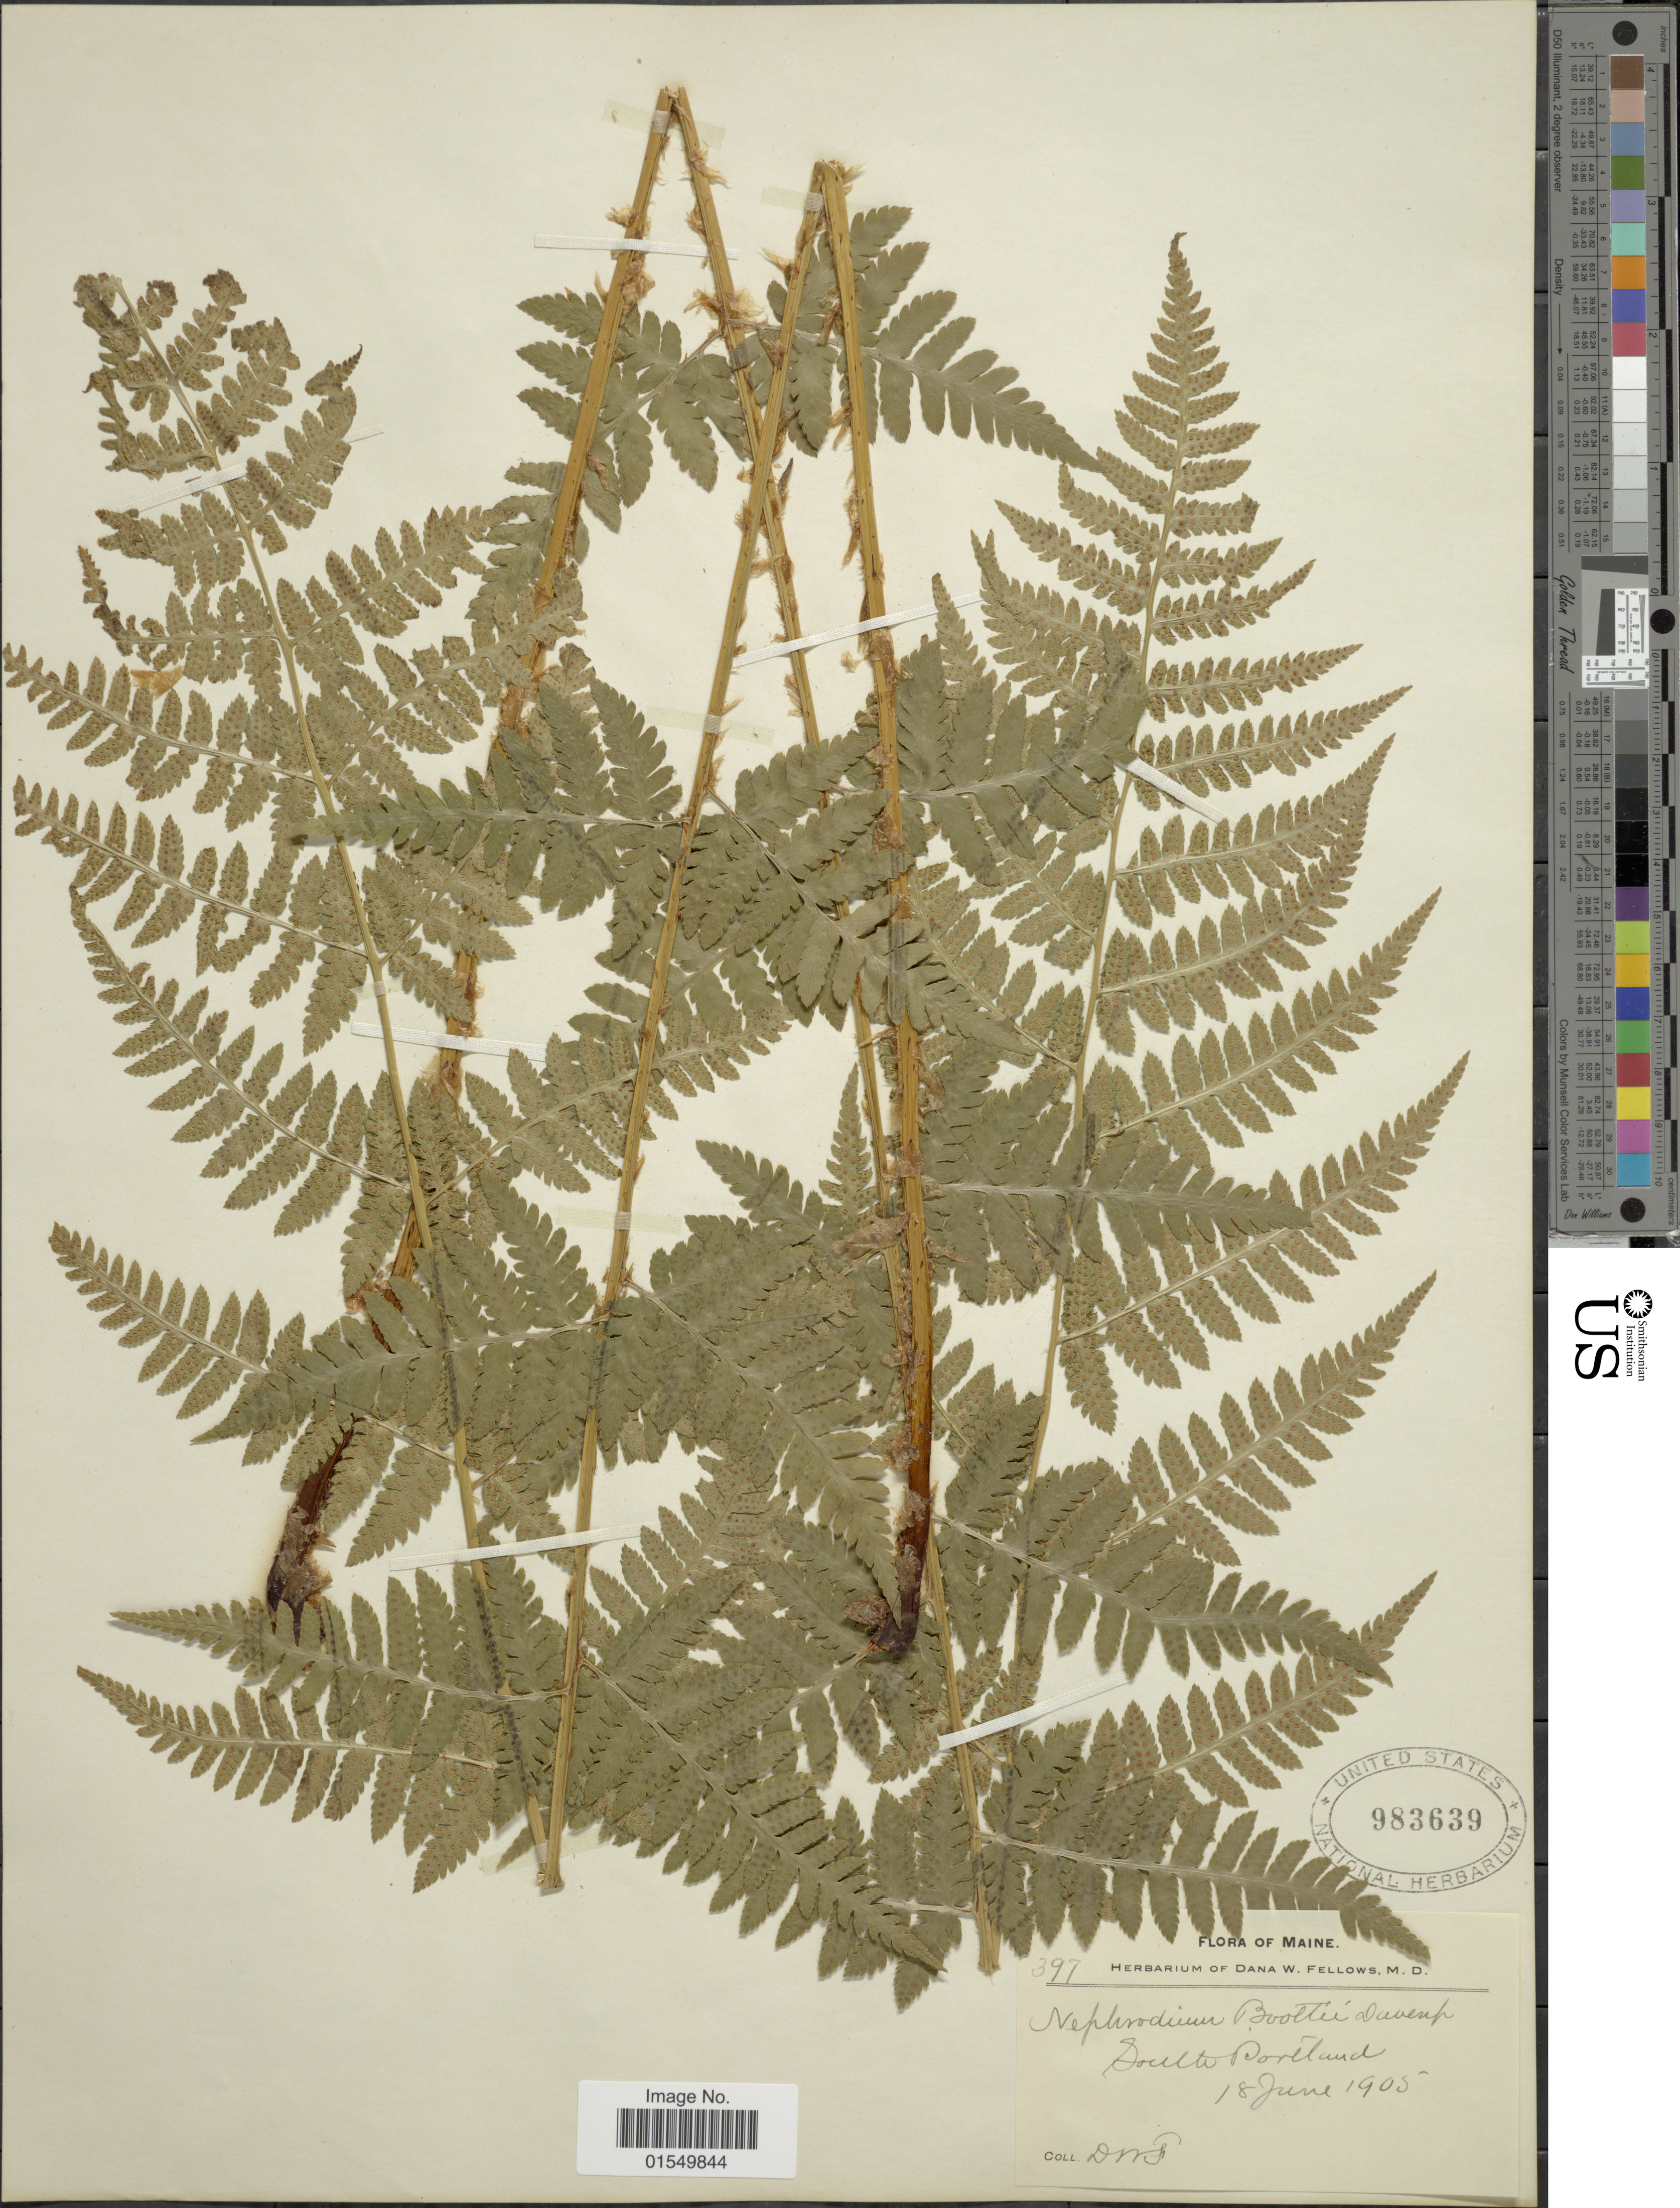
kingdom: Plantae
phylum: Tracheophyta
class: Polypodiopsida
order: Polypodiales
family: Dryopteridaceae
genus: Dryopteris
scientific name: Dryopteris x boottii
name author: Underw.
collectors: D. W. Fellows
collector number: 397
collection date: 1905-06-18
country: United States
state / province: Maine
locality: South Portland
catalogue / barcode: US 983639